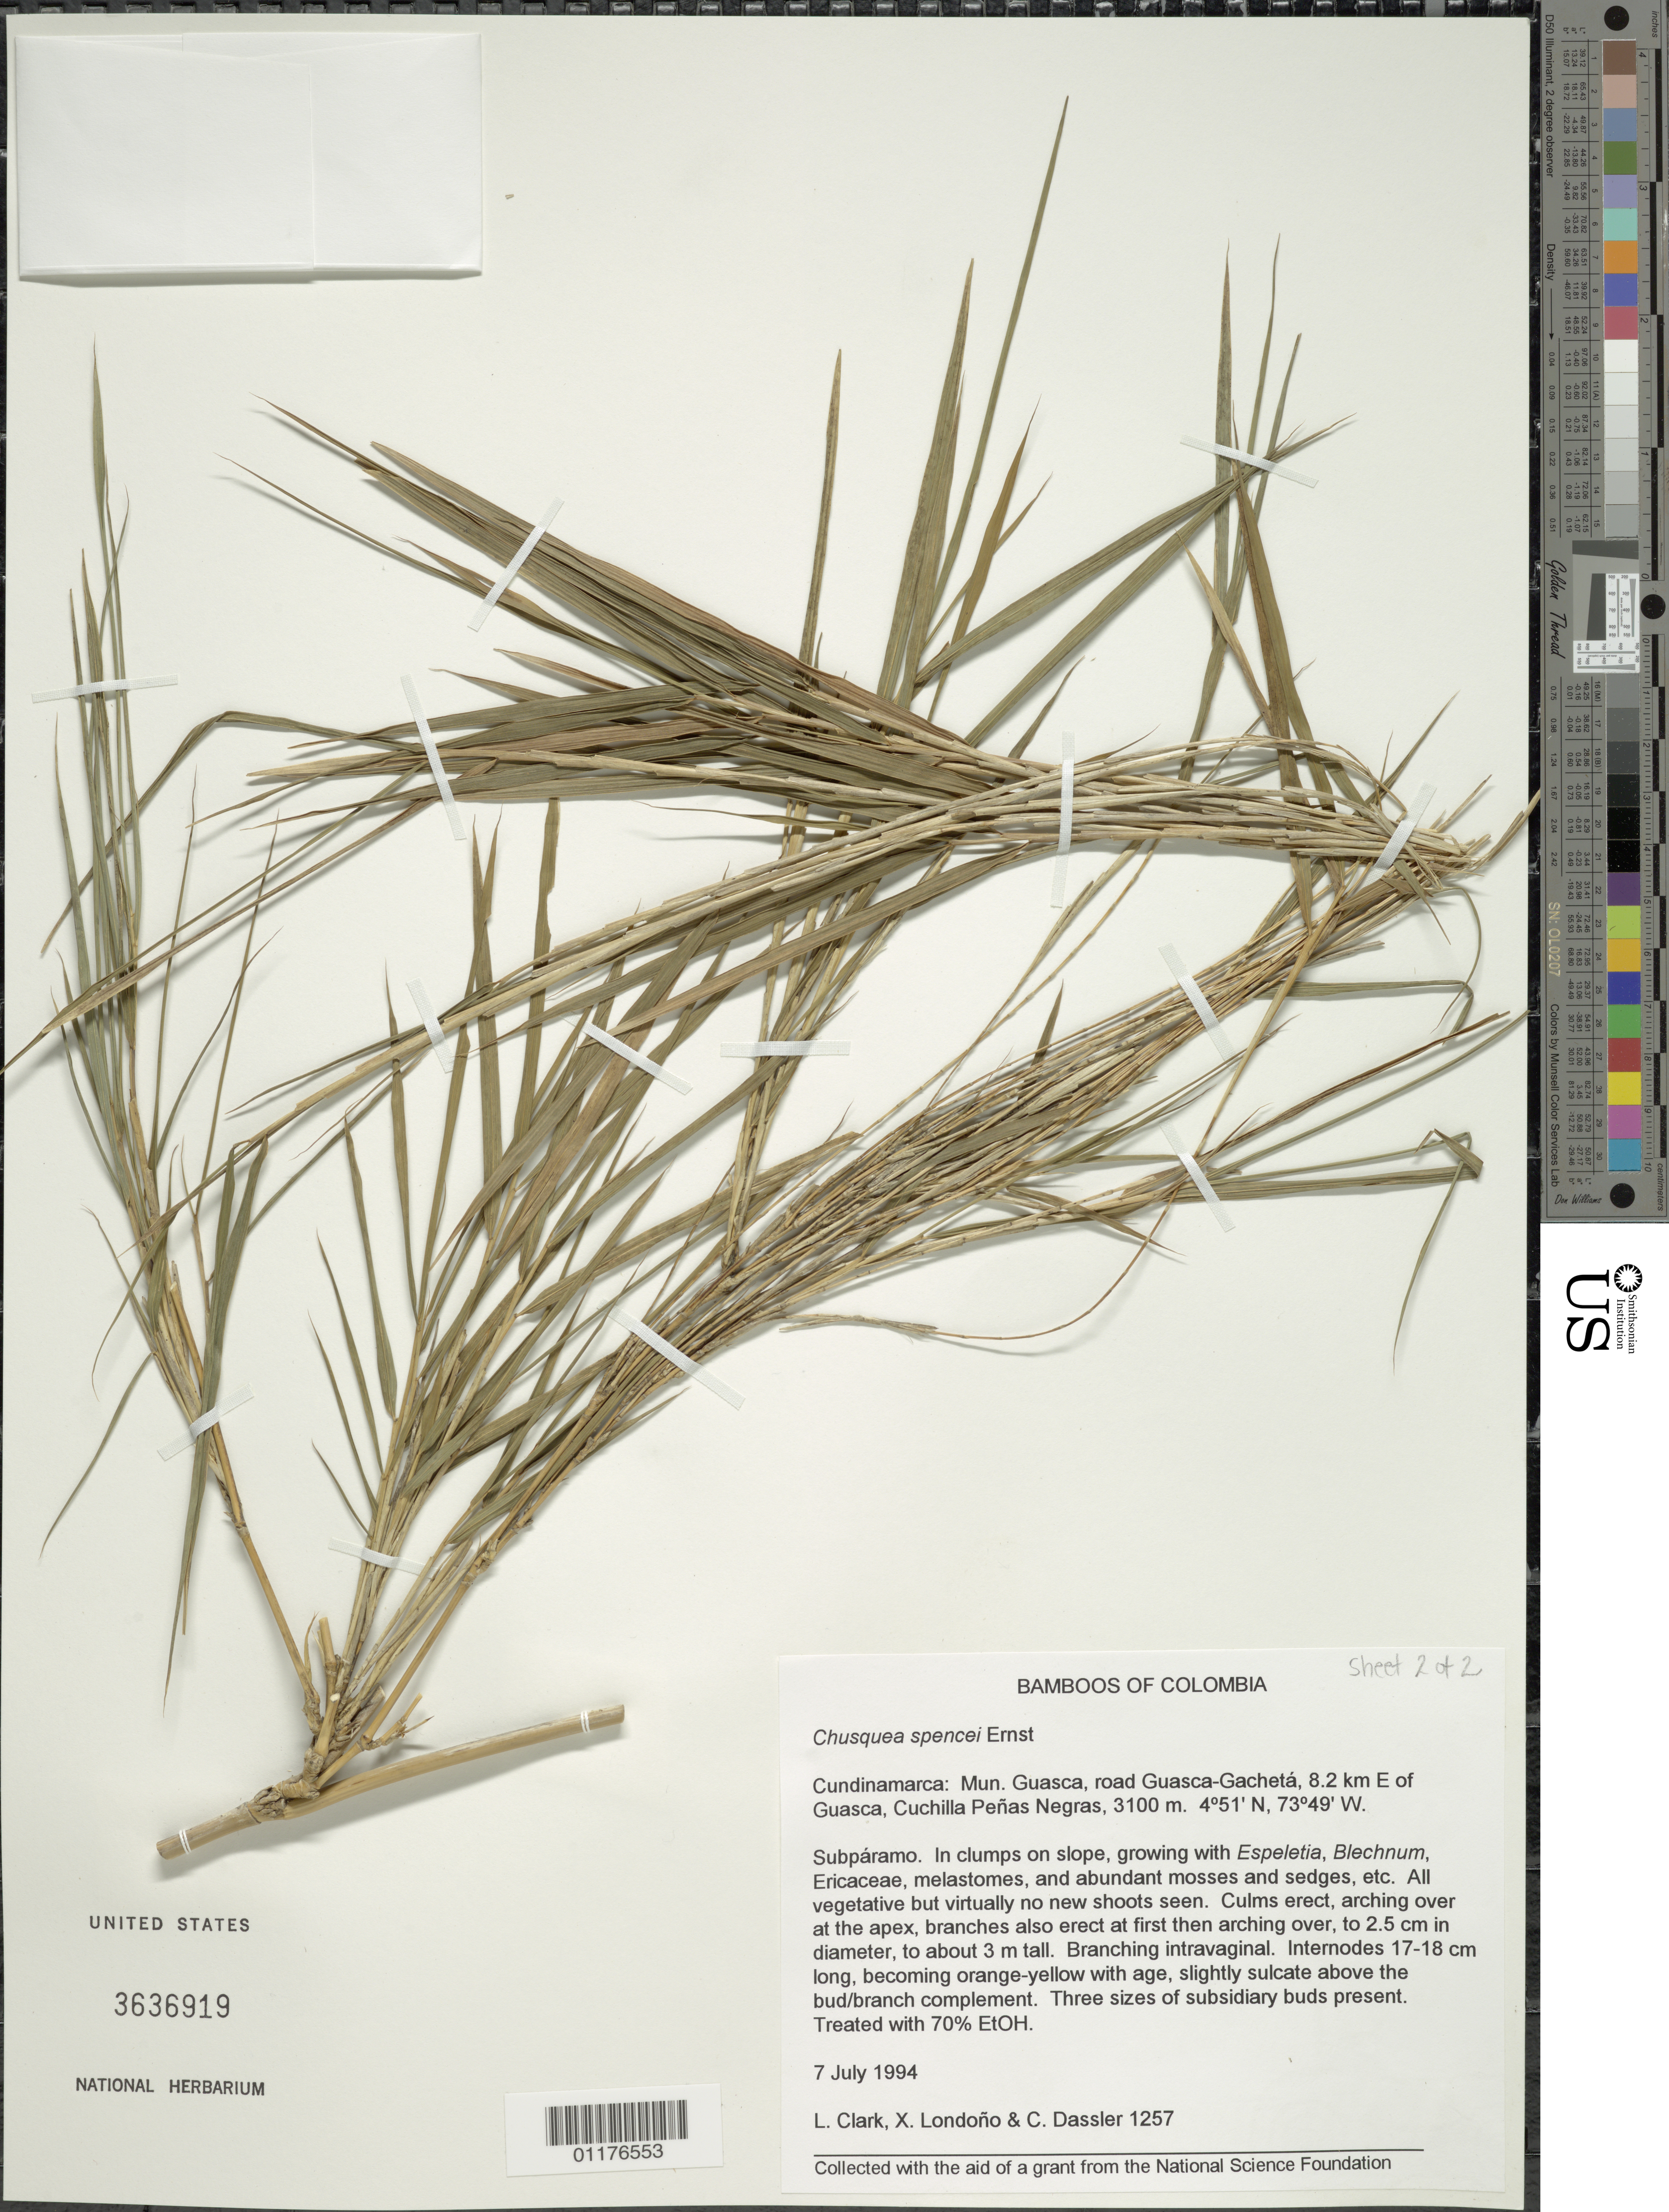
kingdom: Plantae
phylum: Tracheophyta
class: Liliopsida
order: Poales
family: Poaceae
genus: Chusquea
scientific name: Chusquea spencei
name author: Ernst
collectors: L. G. Clark, X. Londoño & C. Dassler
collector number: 1257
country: Colombia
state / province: Cundinamarca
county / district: Guasca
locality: Road Guasca-Gacheta, E of Guasca, Cuchilla Penas Negras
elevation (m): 3100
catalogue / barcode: US 3636919